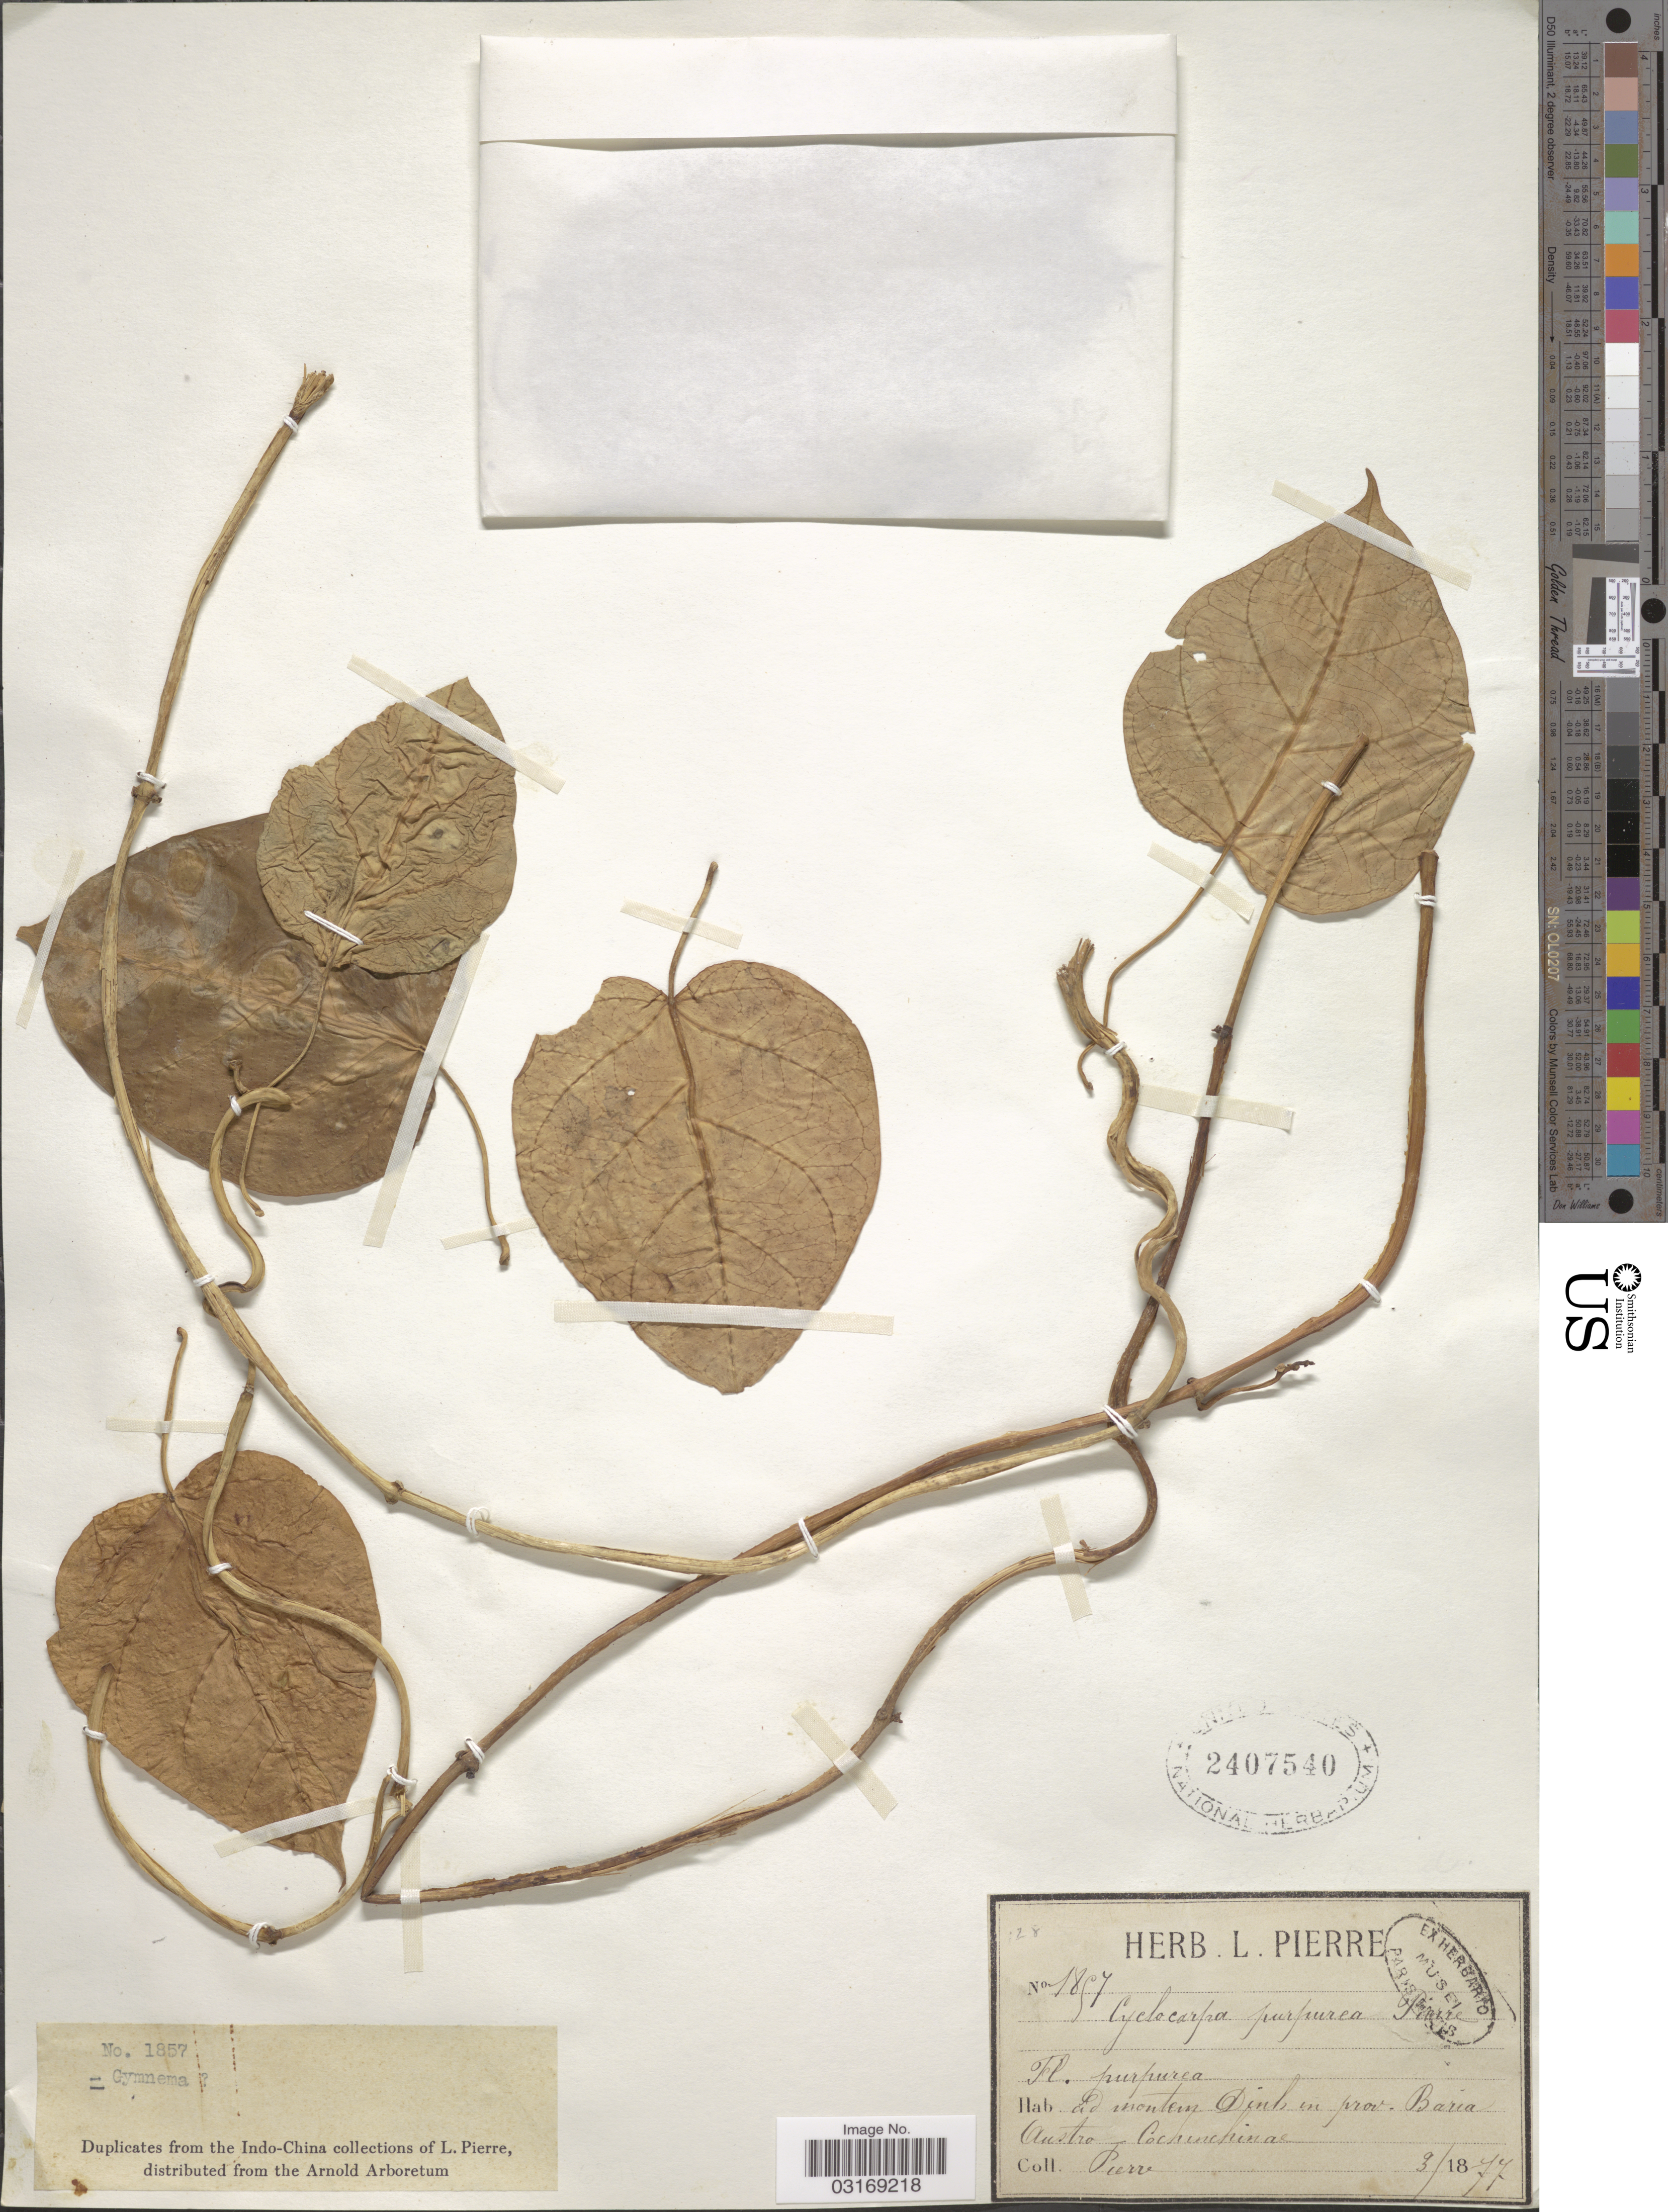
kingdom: Plantae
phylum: Tracheophyta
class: Magnoliopsida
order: Gentianales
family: Apocynaceae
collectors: L. Pierre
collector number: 1857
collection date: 1877-03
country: Vietnam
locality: Ad montem Dinh in prov. Baria Austro-Cochinchinae [At Dinh mountain in Ba Ria province, south Cochinchina]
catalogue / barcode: US 2407540